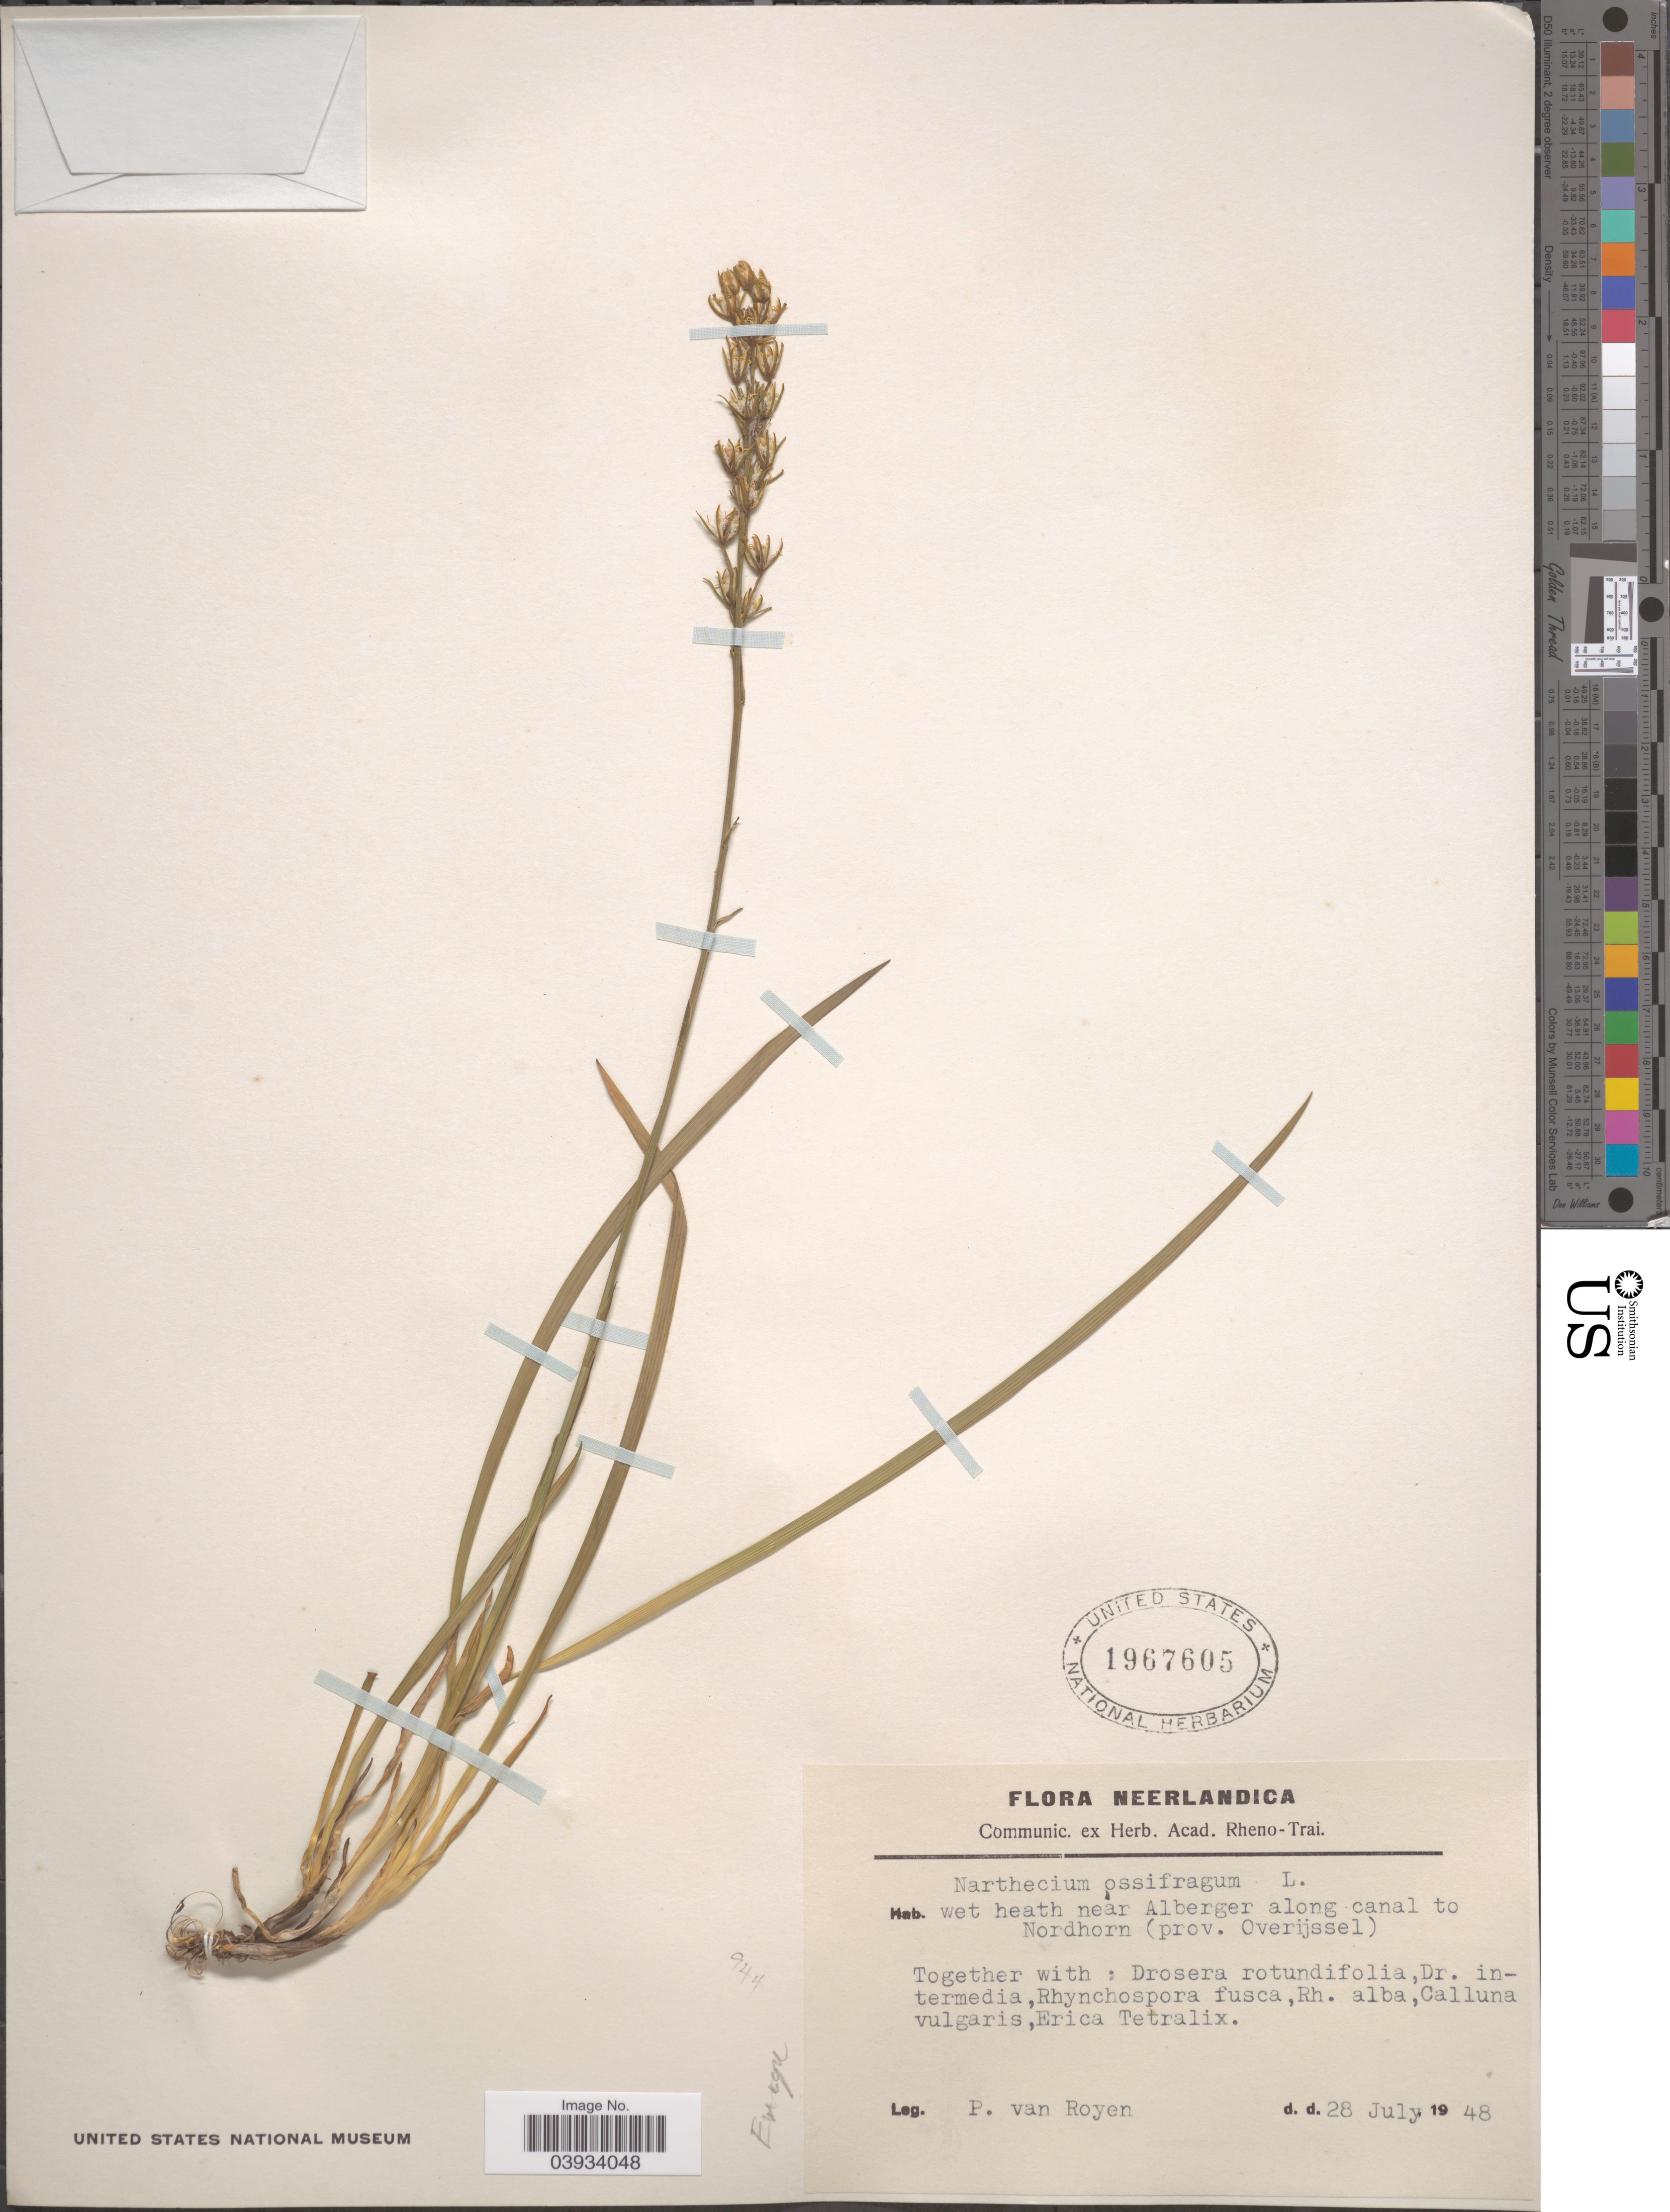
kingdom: Plantae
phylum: Tracheophyta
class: Liliopsida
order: Dioscoreales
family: Nartheciaceae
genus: Narthecium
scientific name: Narthecium ossifragum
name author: Huds.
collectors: P. van Royen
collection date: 1948-07-28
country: Netherlands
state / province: Overijssel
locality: Neerlandica. Wet heath near Alberger along canal to Nordhorn.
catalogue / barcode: US 1967605